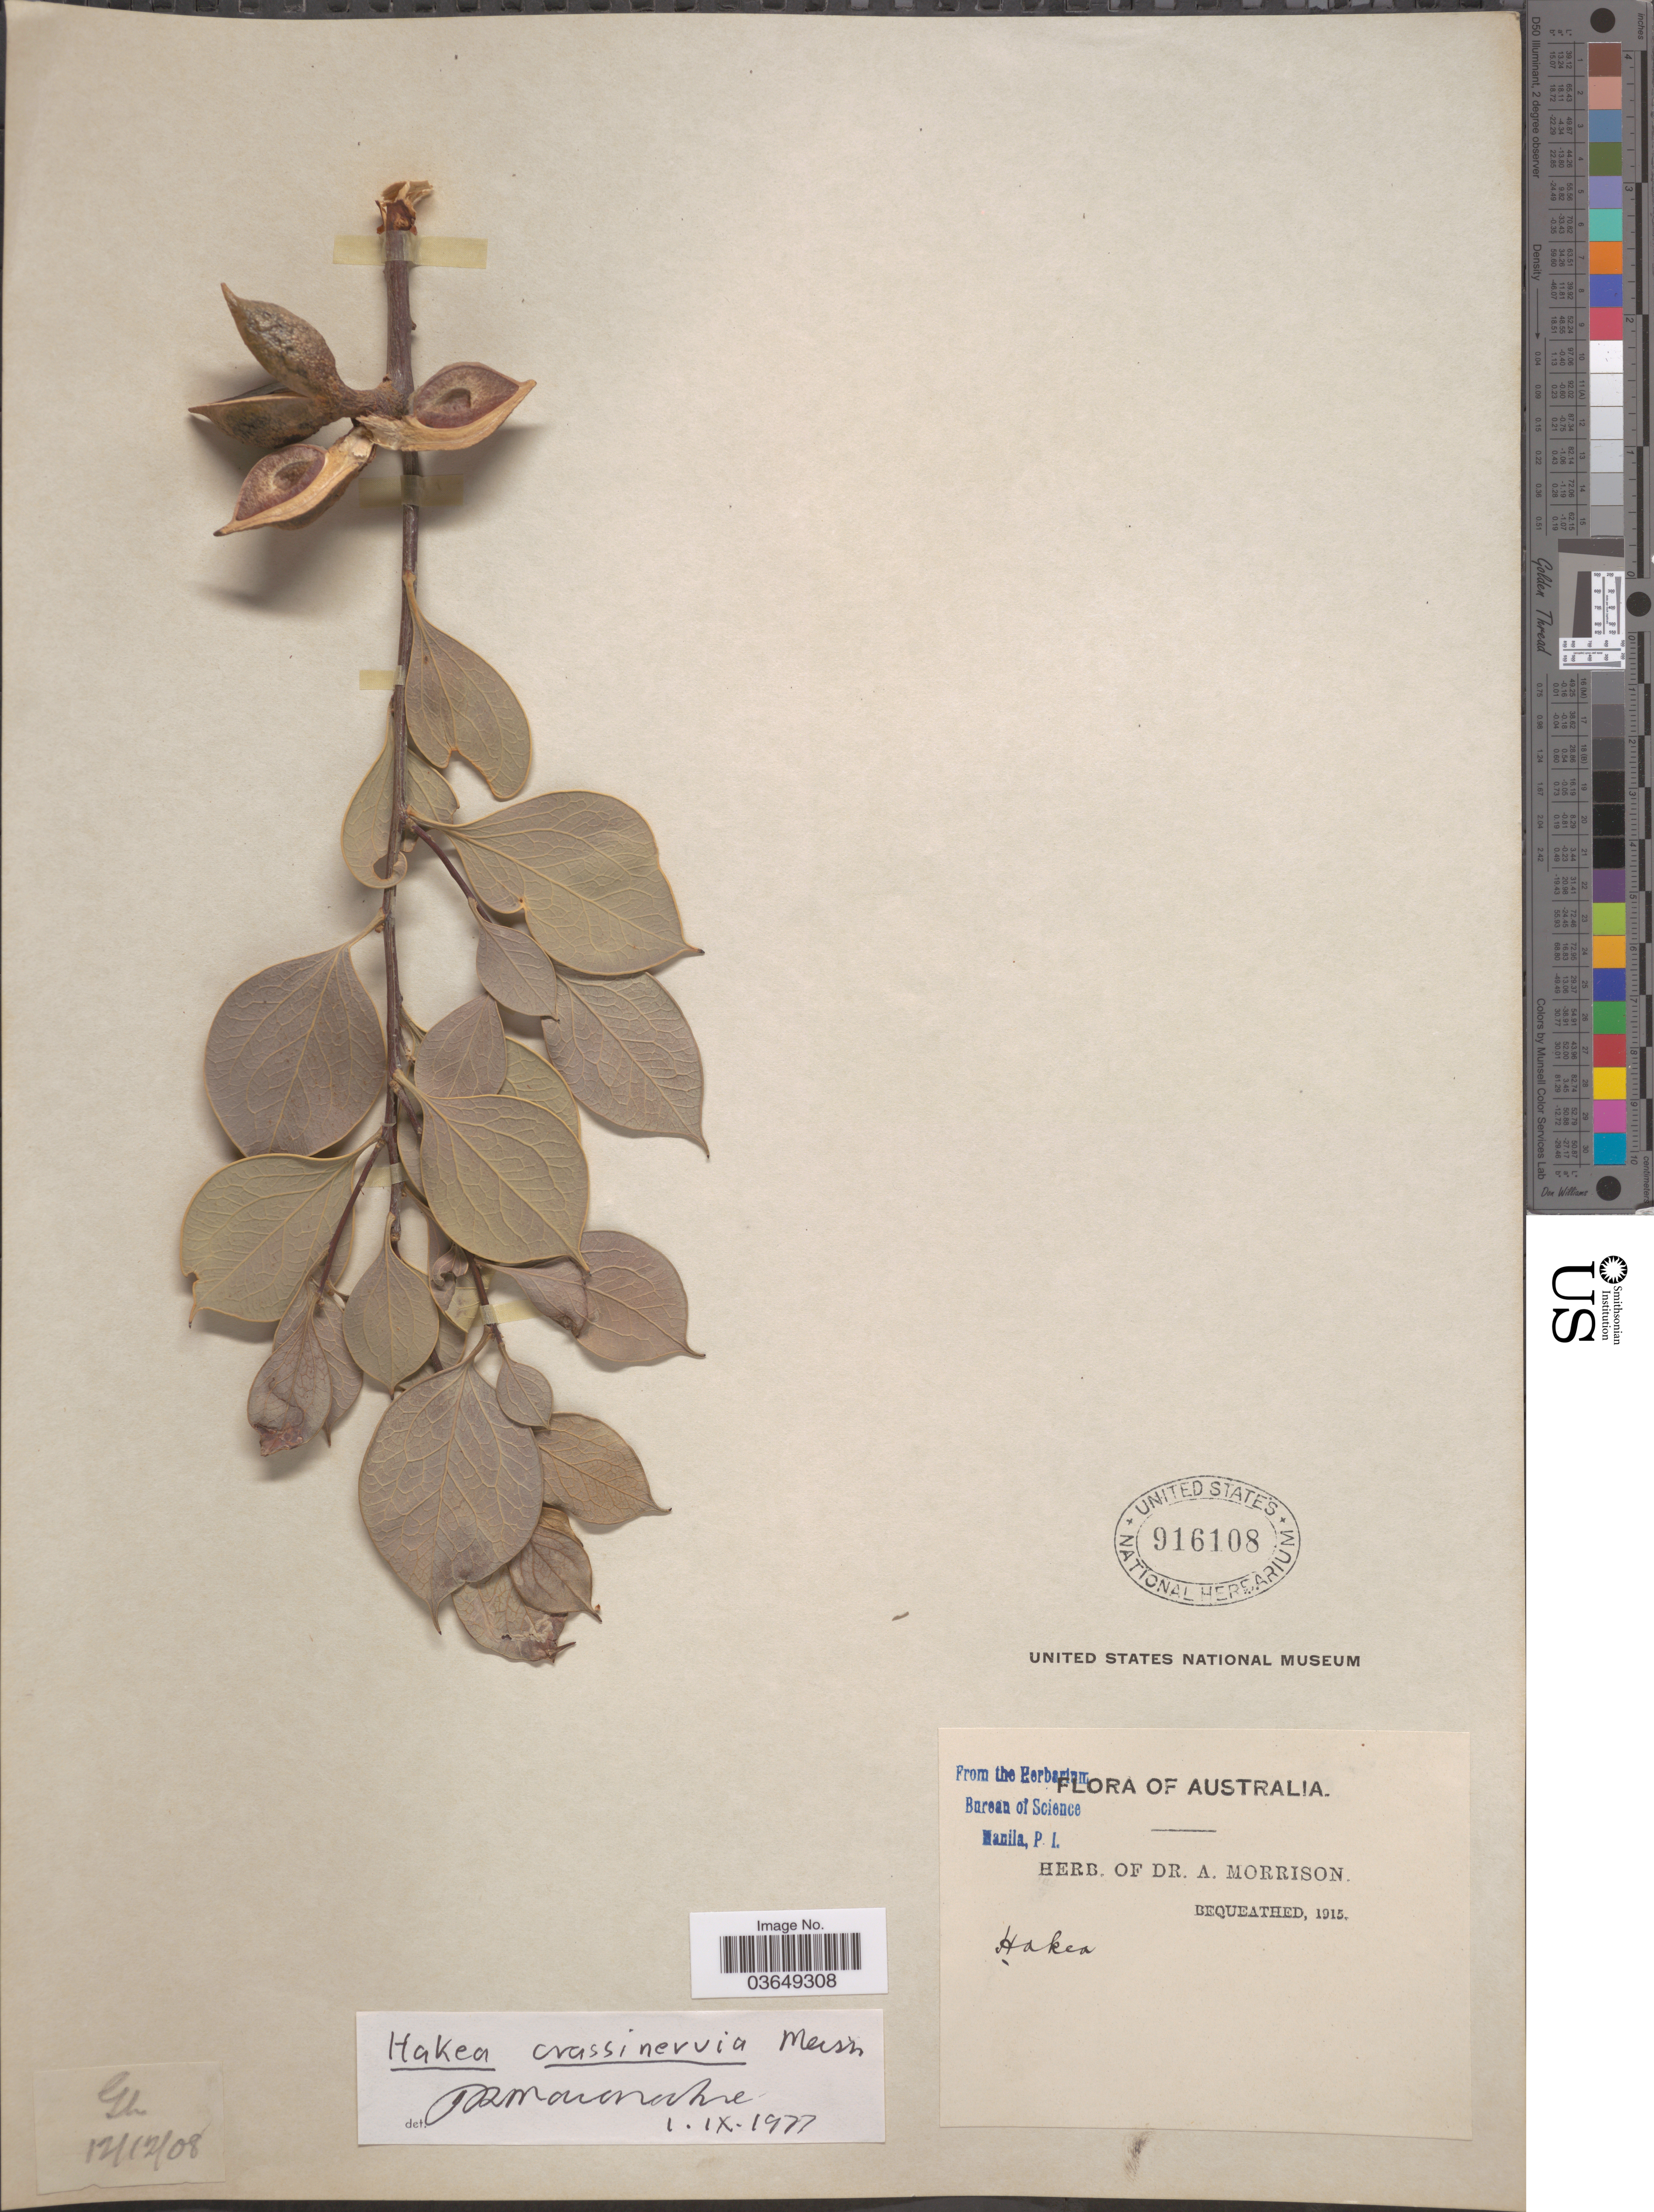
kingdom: Plantae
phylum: Tracheophyta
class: Magnoliopsida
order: Proteales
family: Proteaceae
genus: Hakea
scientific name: Hakea crassinervia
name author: Meisn.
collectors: ex herb. Dr. A. Morrison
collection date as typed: Transcribed d/m/y: 12/12/8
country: Australia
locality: Gh.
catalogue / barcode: US 916108